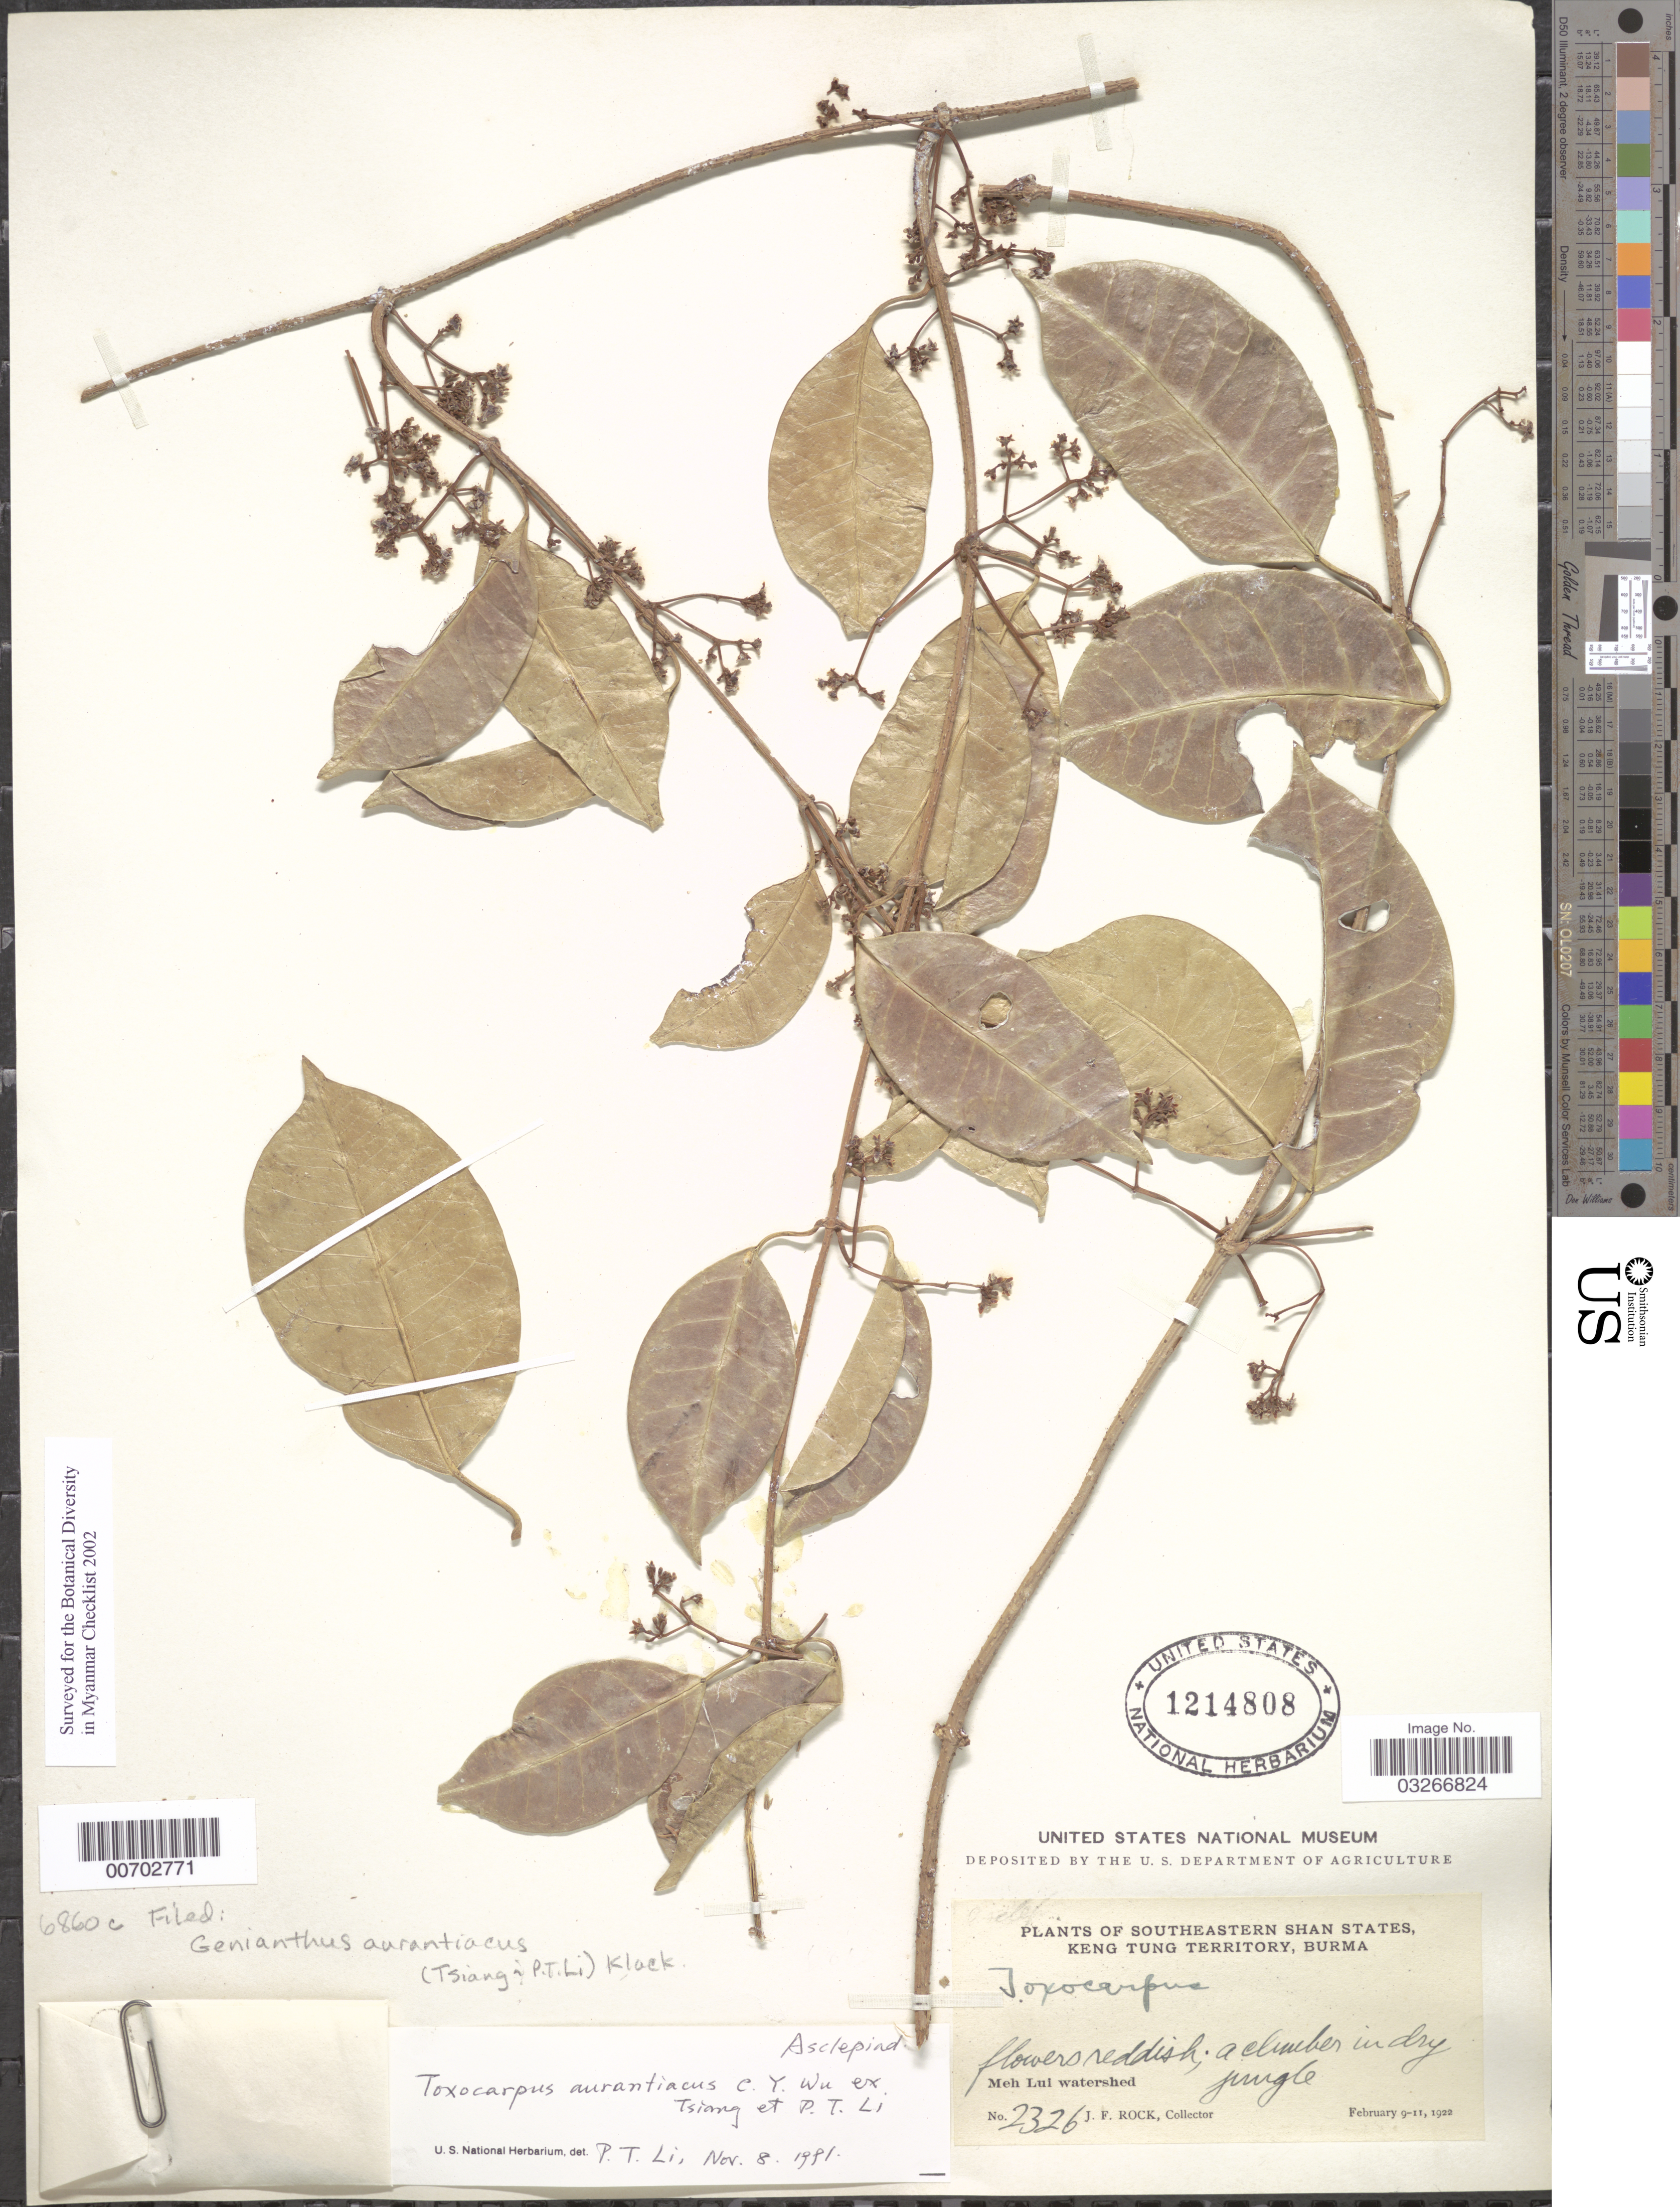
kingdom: Plantae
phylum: Tracheophyta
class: Magnoliopsida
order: Gentianales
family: Apocynaceae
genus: Genianthus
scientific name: Genianthus aurantiacus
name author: (C.Y. Wu ex Tsiang & P.T. Li) Klack.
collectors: J. Rock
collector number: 2326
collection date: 1922-02-09/1922-02-11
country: Myanmar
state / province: Shan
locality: Southeastern Shan States, Keng Tung Territory, Burma, Meh Lui watershed.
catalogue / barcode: US 1214808